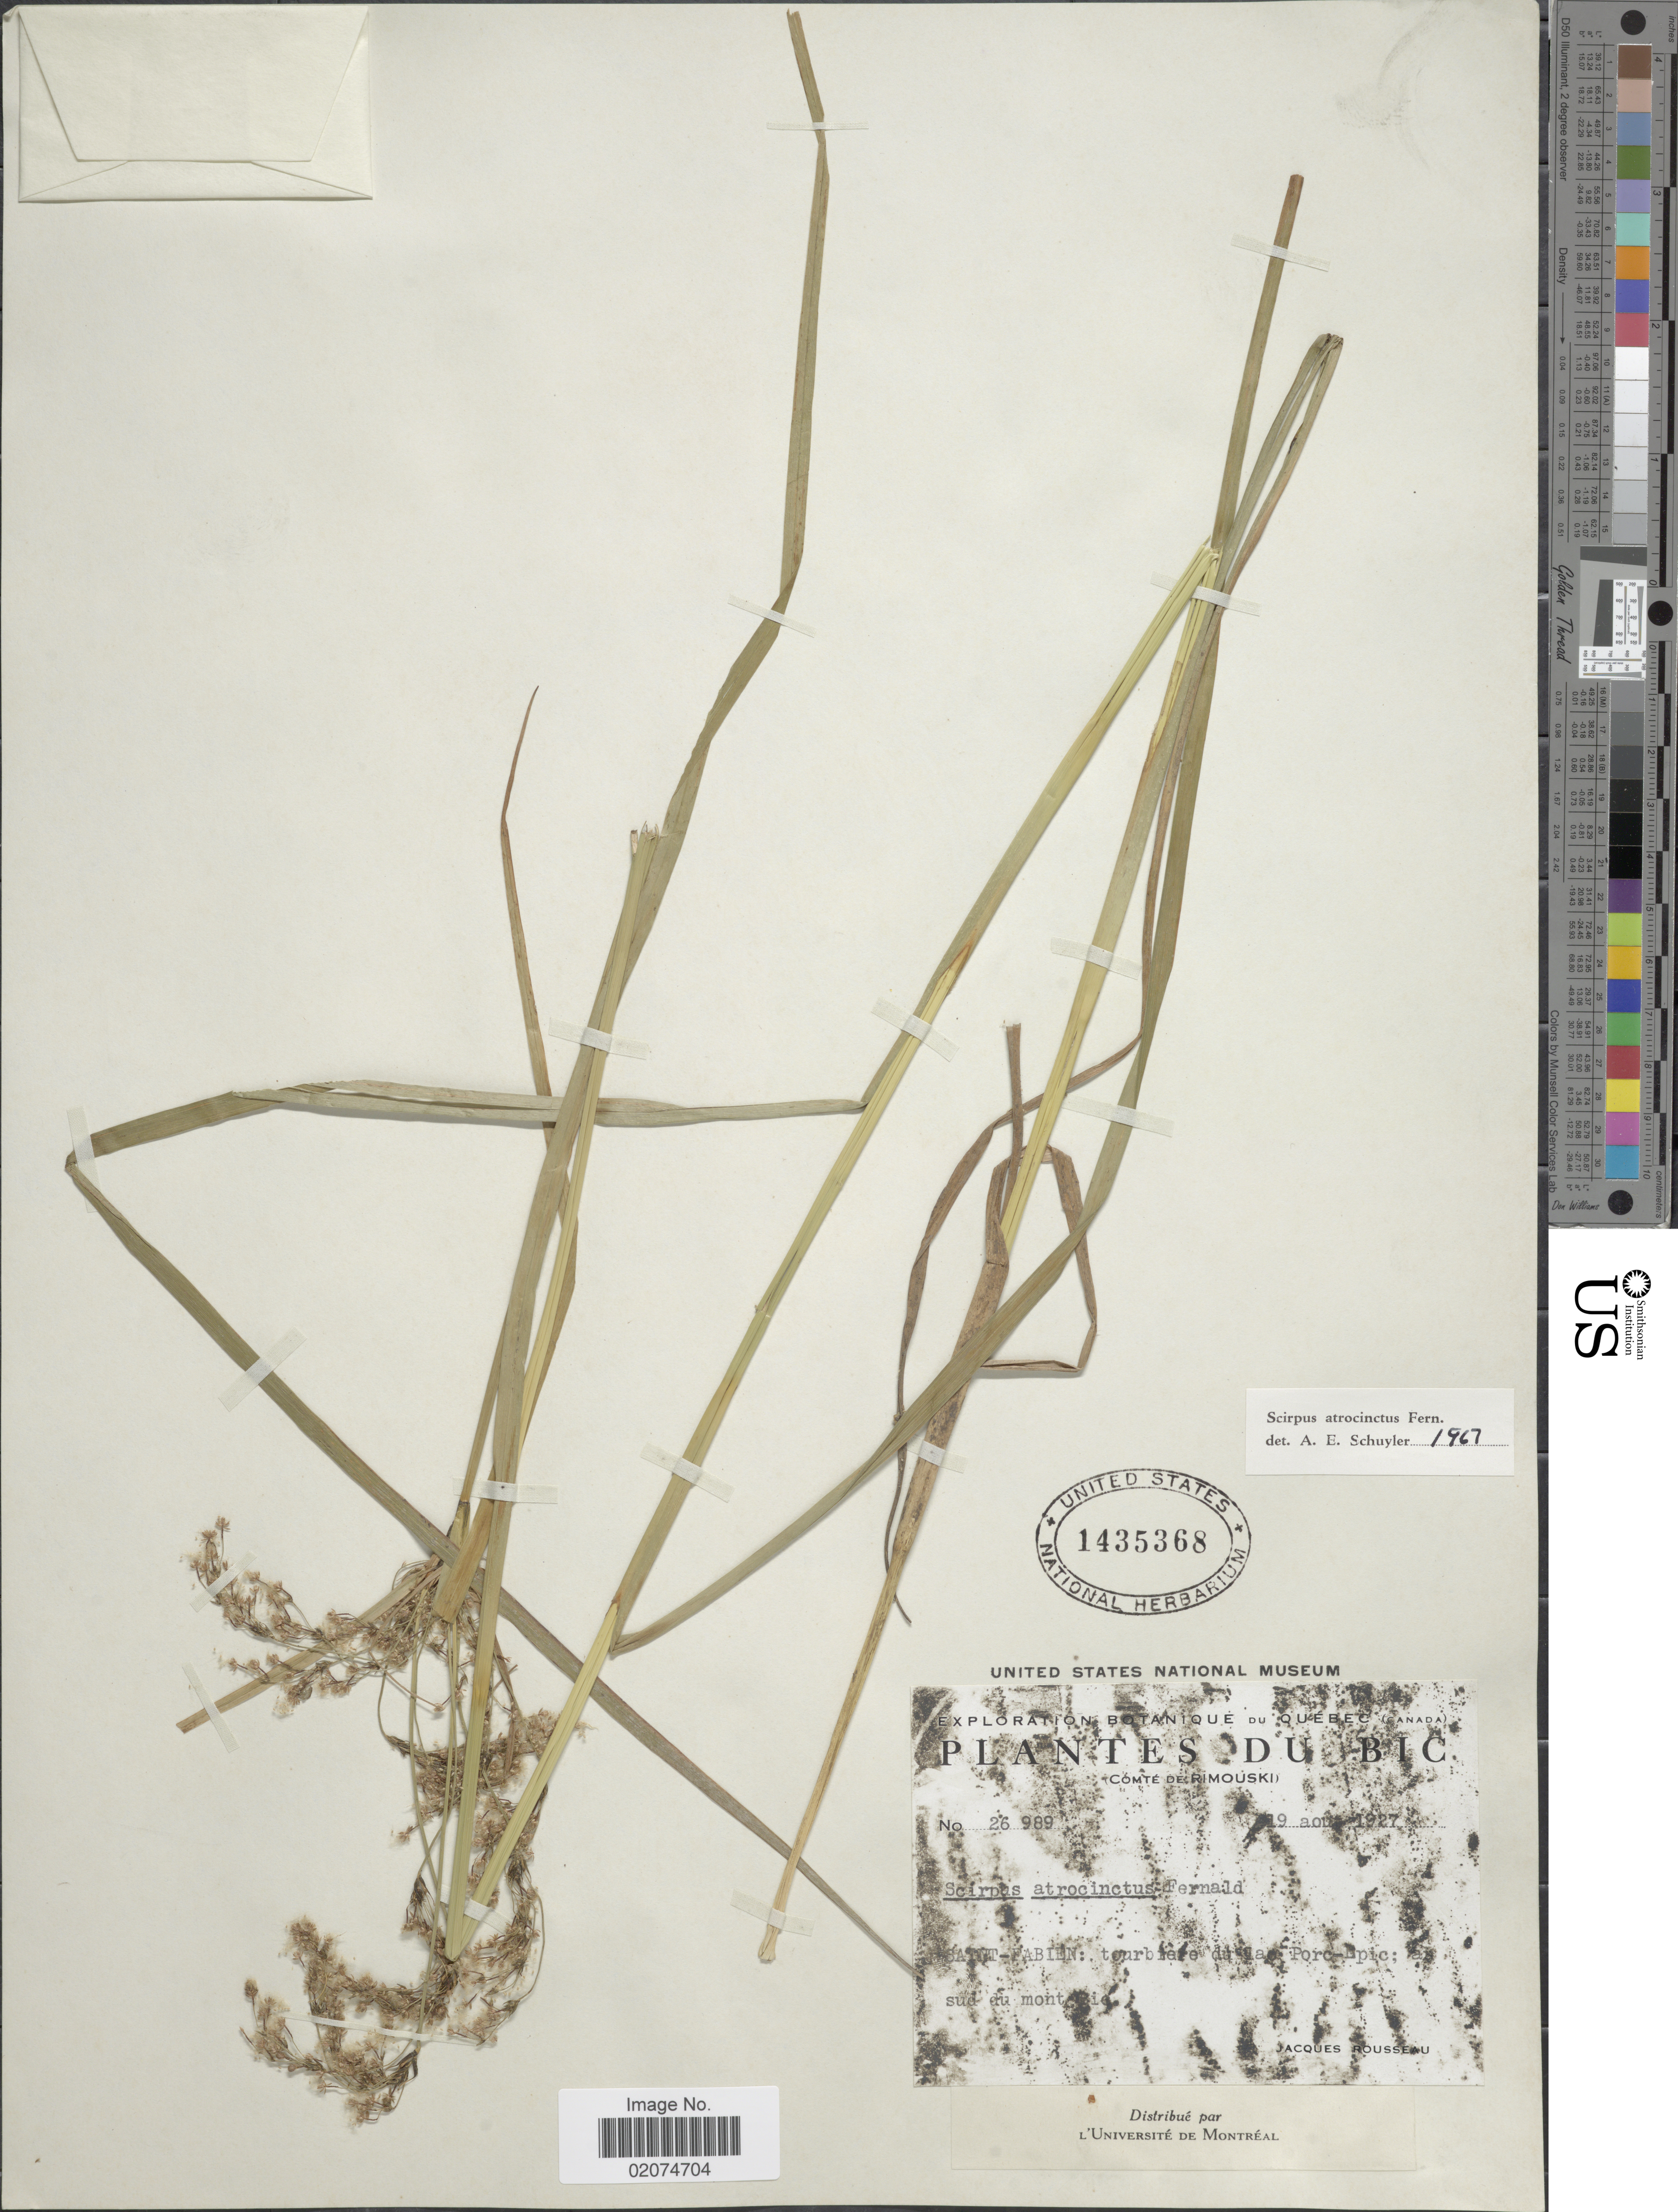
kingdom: Plantae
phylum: Tracheophyta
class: Liliopsida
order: Poales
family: Cyperaceae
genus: Scirpus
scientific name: Scirpus atrocinctus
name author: Fernald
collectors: J. Rousseau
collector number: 26989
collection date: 1927-08-19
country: Canada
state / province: Quebec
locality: Comte de Rimouski. Saint-Fabien: tourbiere du lac Porc-Epic; au sud du mont pic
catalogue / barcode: US 1435368